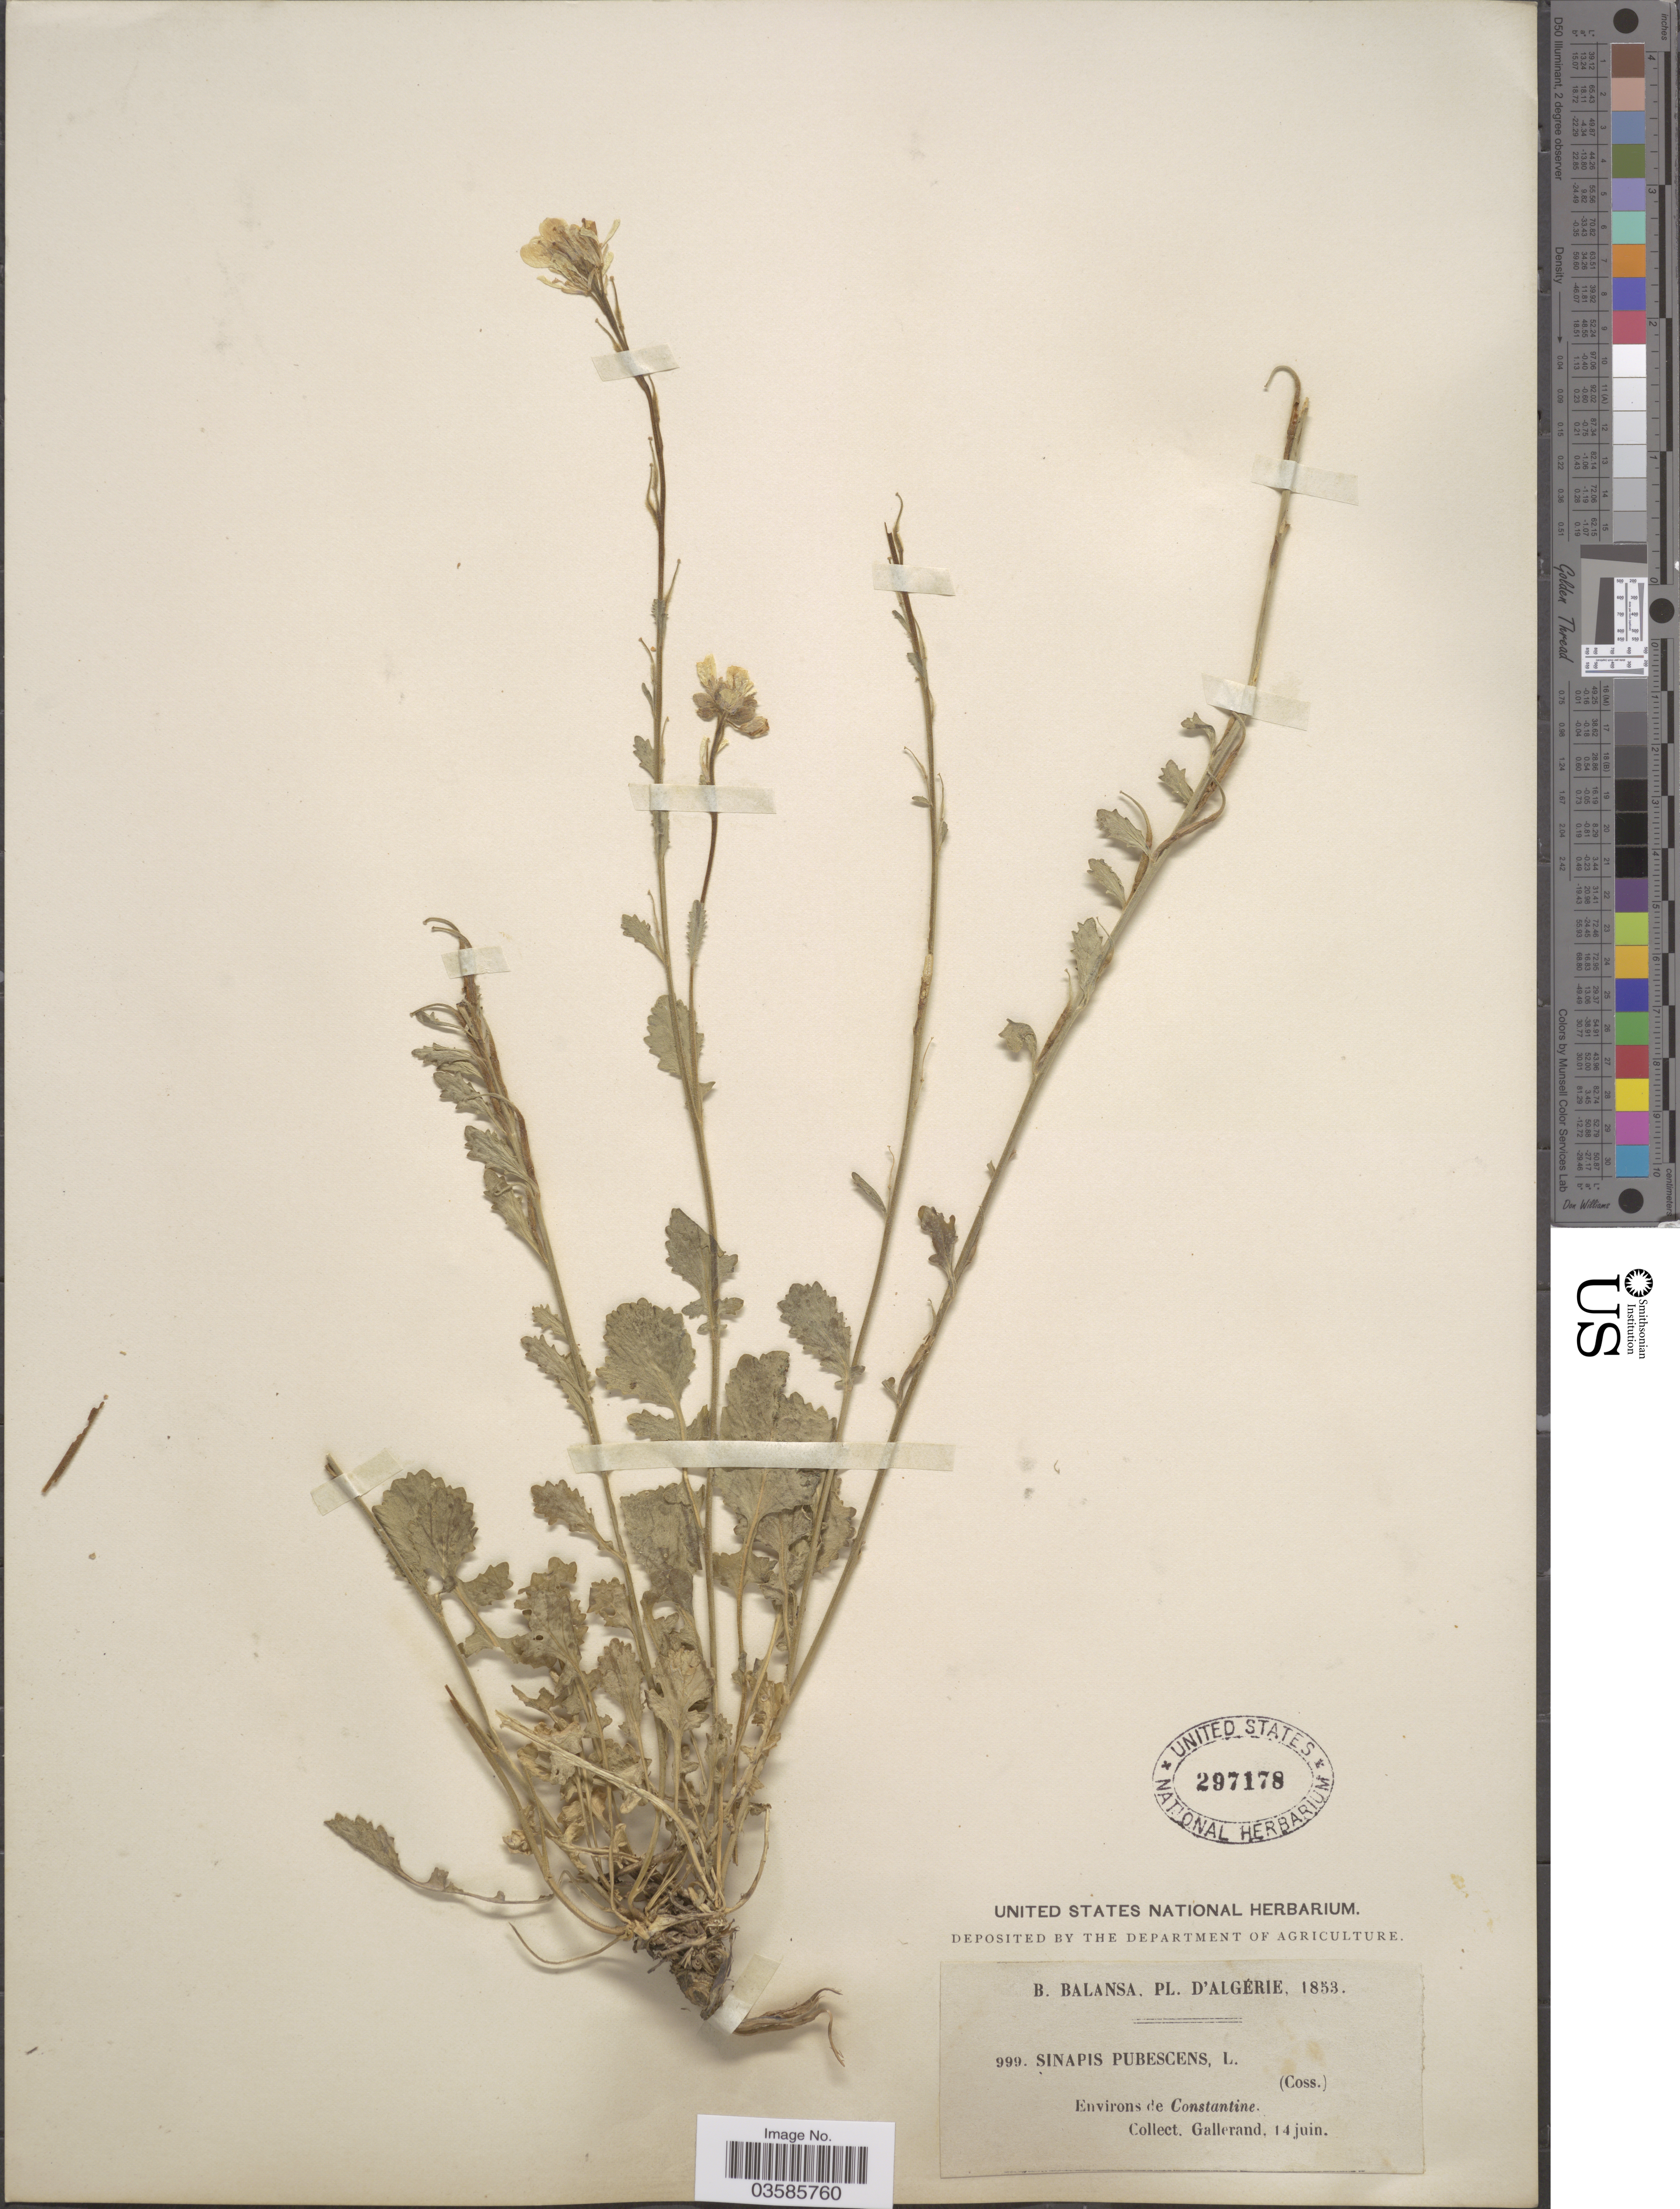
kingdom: Plantae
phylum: Tracheophyta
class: Magnoliopsida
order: Brassicales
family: Brassicaceae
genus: Brassica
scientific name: Brassica pubescens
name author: (L.) Ardoino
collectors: Gallerand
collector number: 999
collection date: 1853-06-14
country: Algeria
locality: Algerie. Environs de Constantine.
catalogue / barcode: US 297178